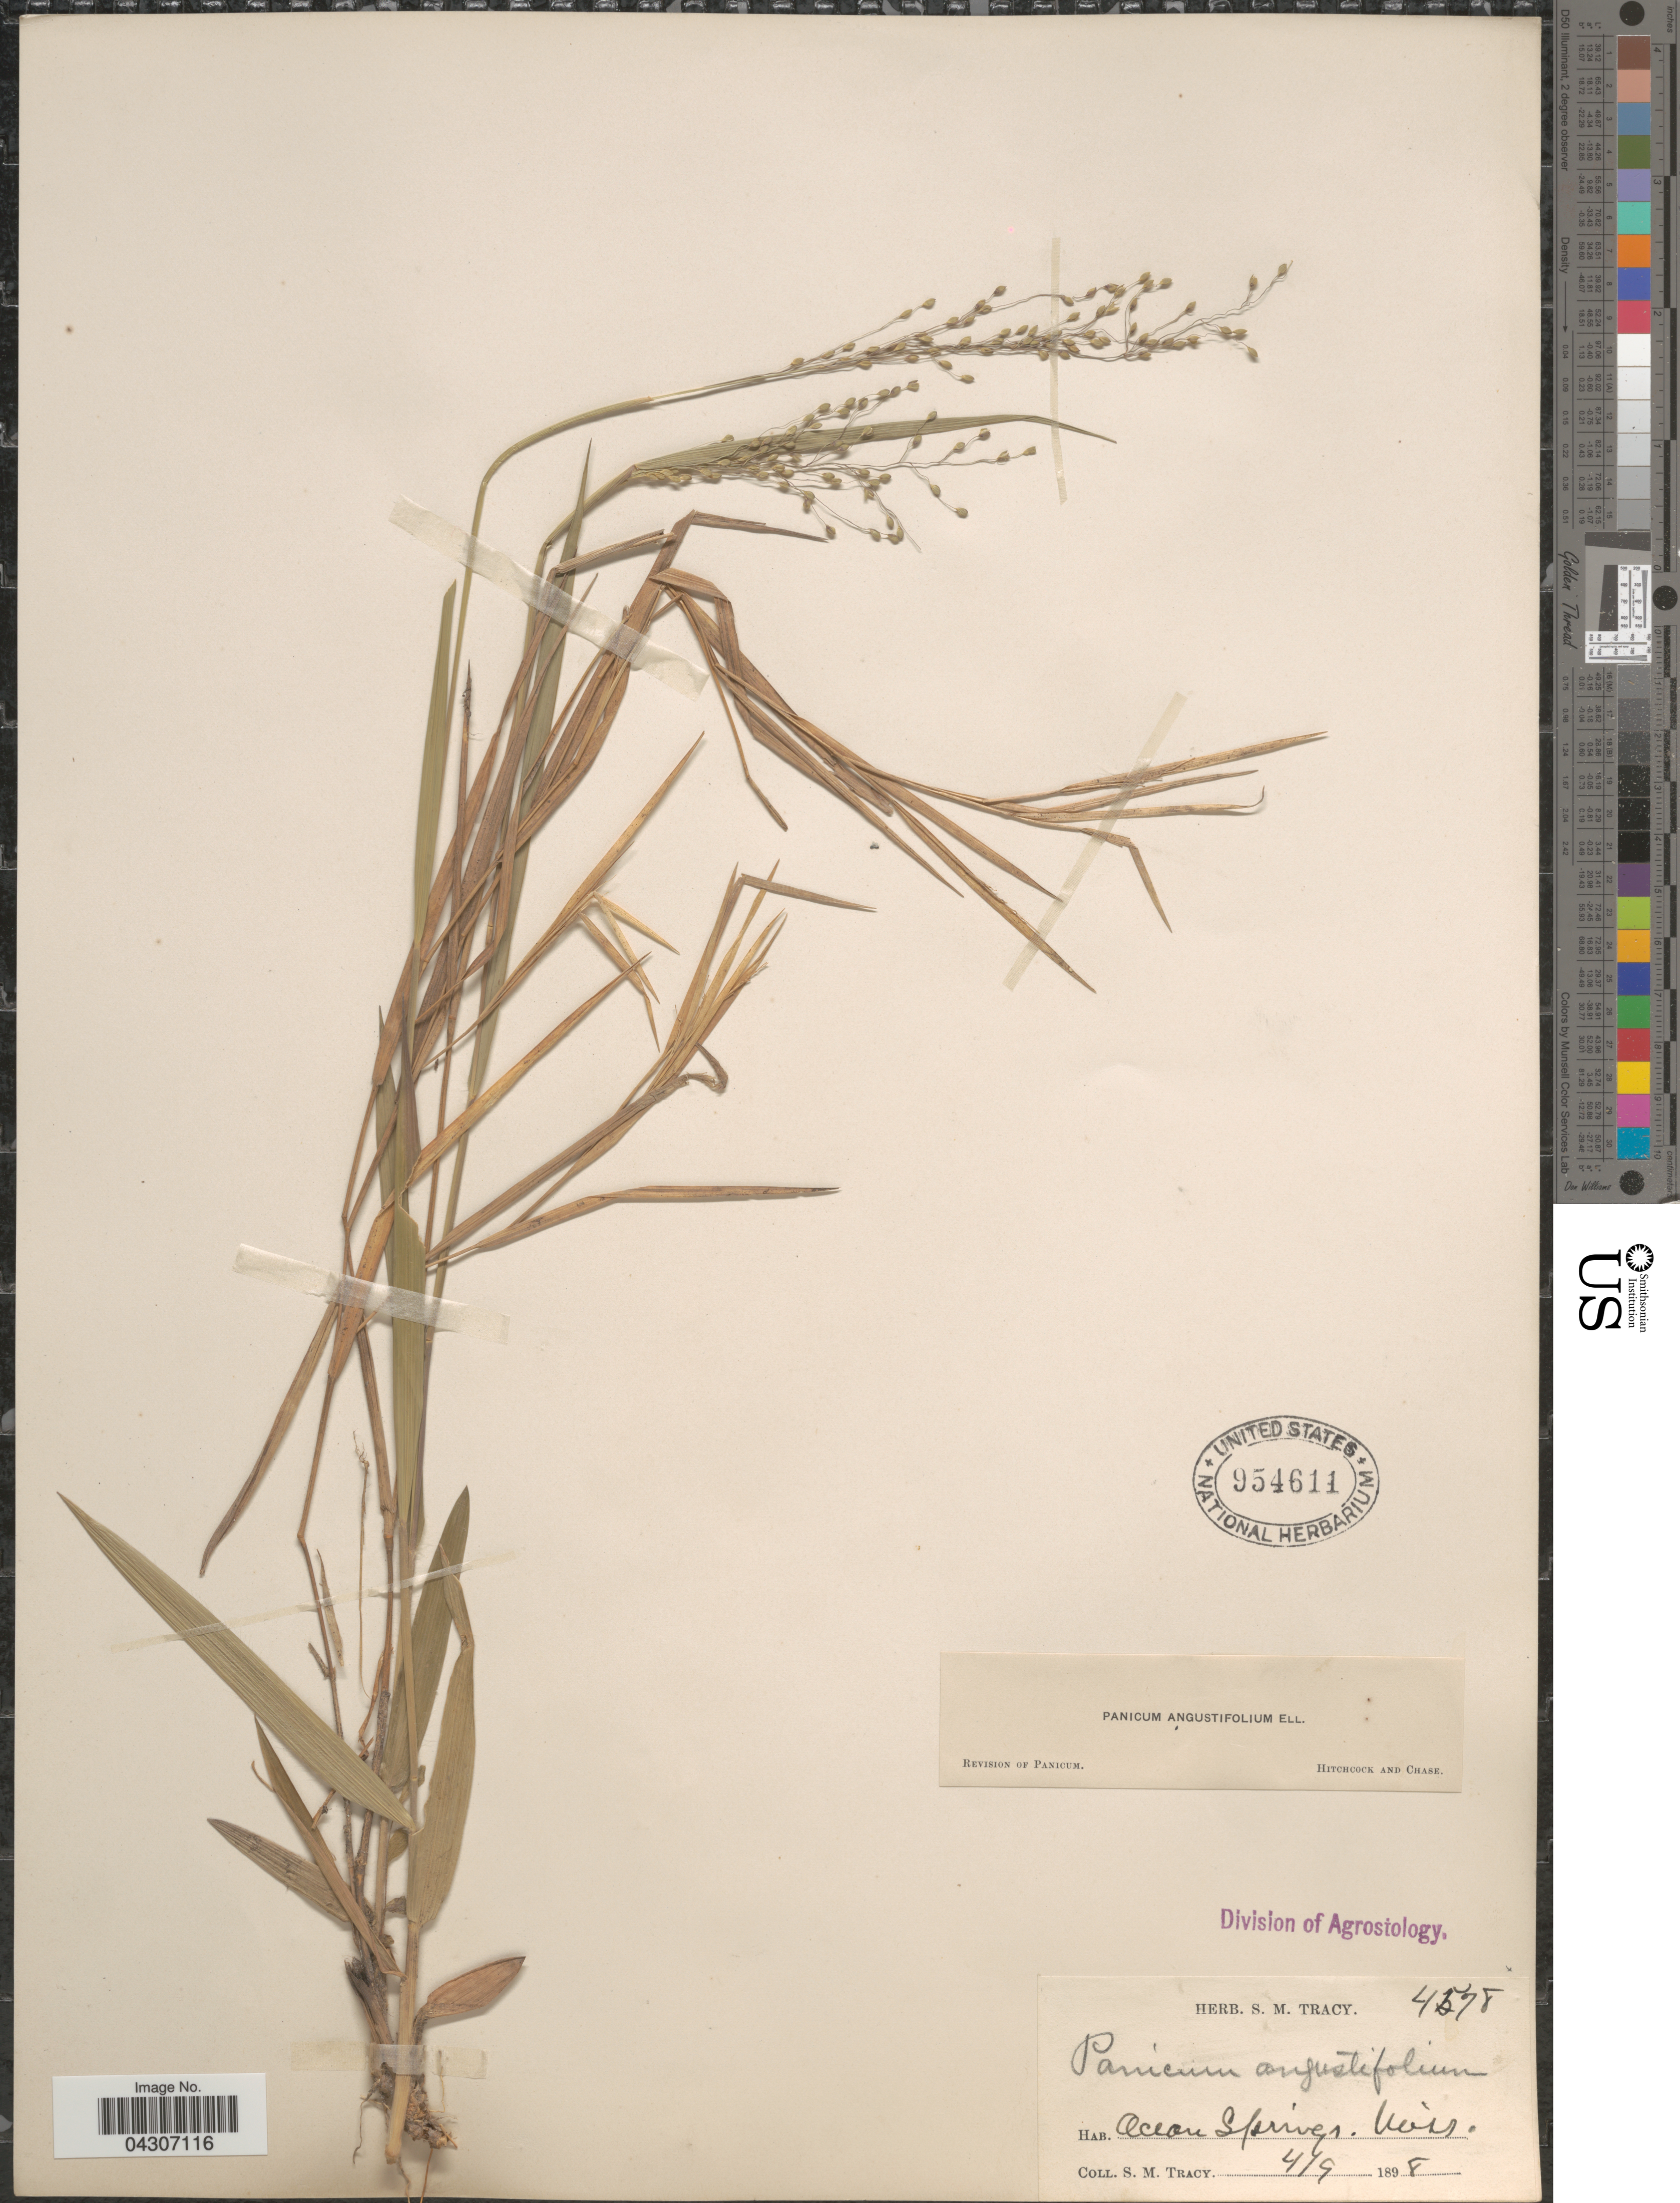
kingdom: Plantae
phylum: Tracheophyta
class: Liliopsida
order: Poales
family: Poaceae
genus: Dichanthelium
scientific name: Dichanthelium aciculare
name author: (Desv. ex Poir.) Gould & C.A. Clark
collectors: S. M. Tracy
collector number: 4578*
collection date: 1898-04-09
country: United States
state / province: Mississippi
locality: Ocean Springs.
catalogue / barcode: US 954611